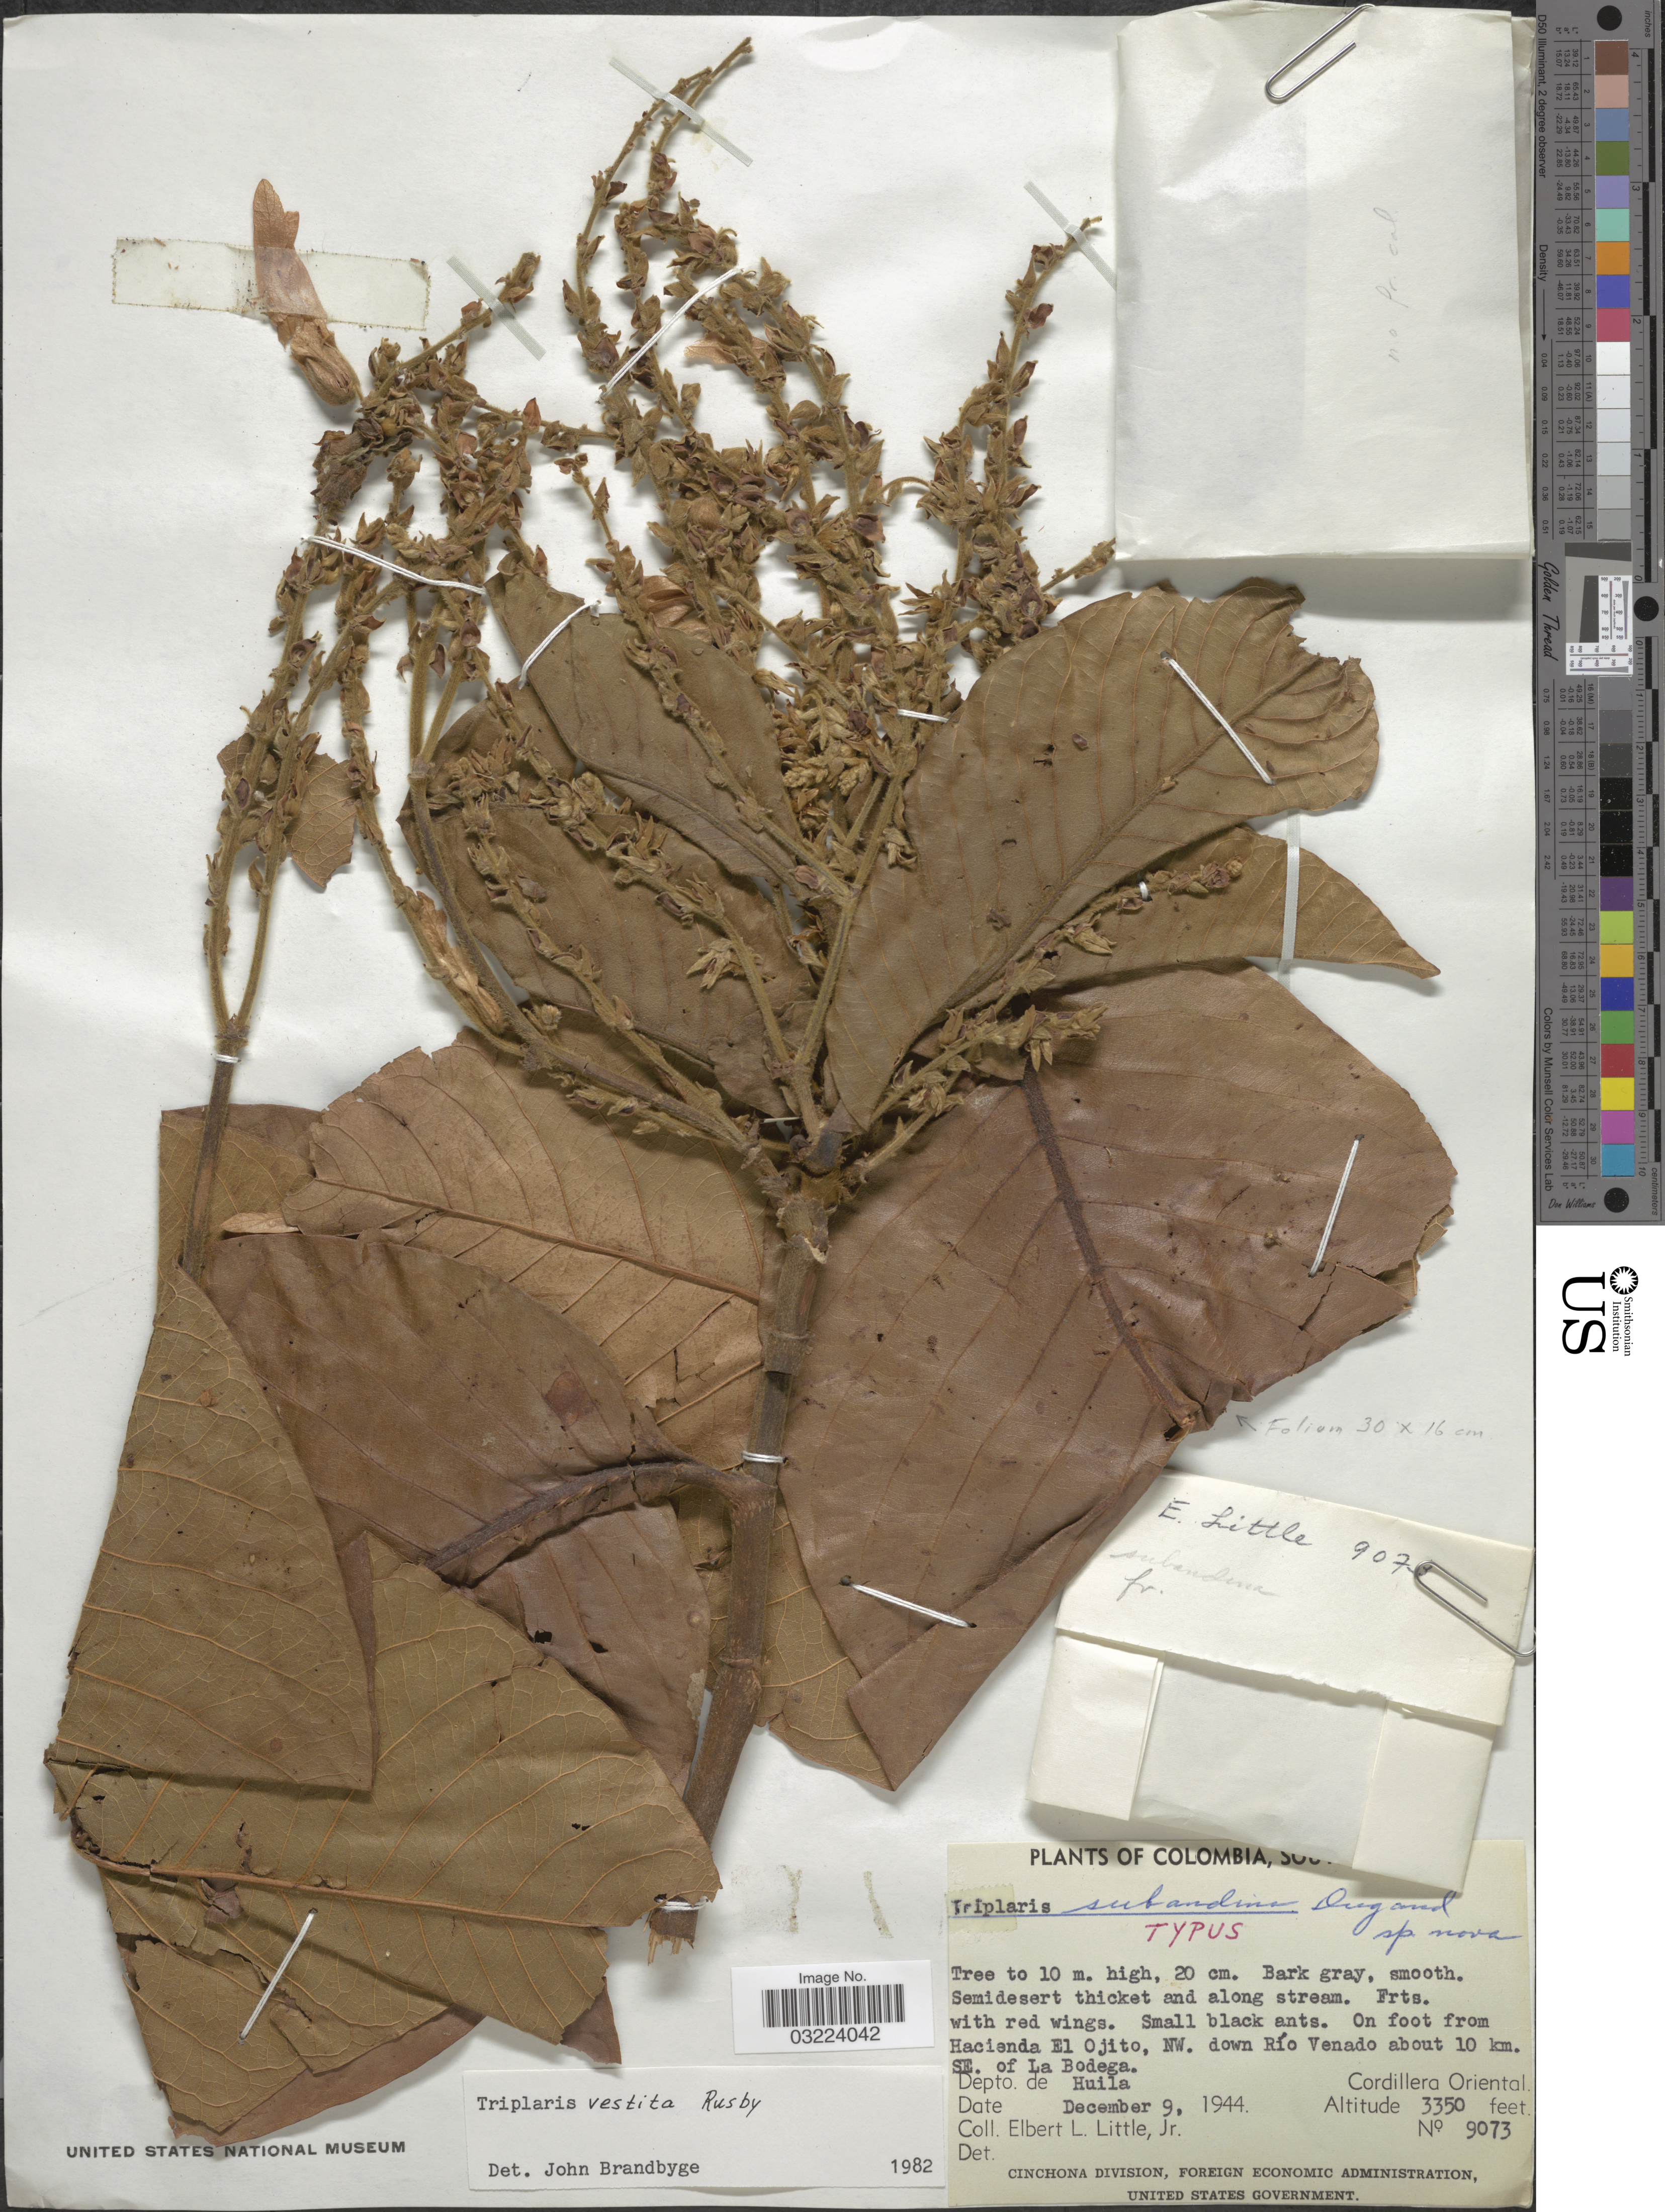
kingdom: Plantae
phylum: Tracheophyta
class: Magnoliopsida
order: Caryophyllales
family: Polygonaceae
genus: Triplaris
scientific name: Triplaris vestita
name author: Rusby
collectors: E. L. Little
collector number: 9073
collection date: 1944-12-09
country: Colombia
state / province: Huila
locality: On foot from Hacienda El Ojito, NW. down Río Venado about 10 km. SE. of La Bodega. Depto. de Huila, Cordillera Oriental.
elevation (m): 1021